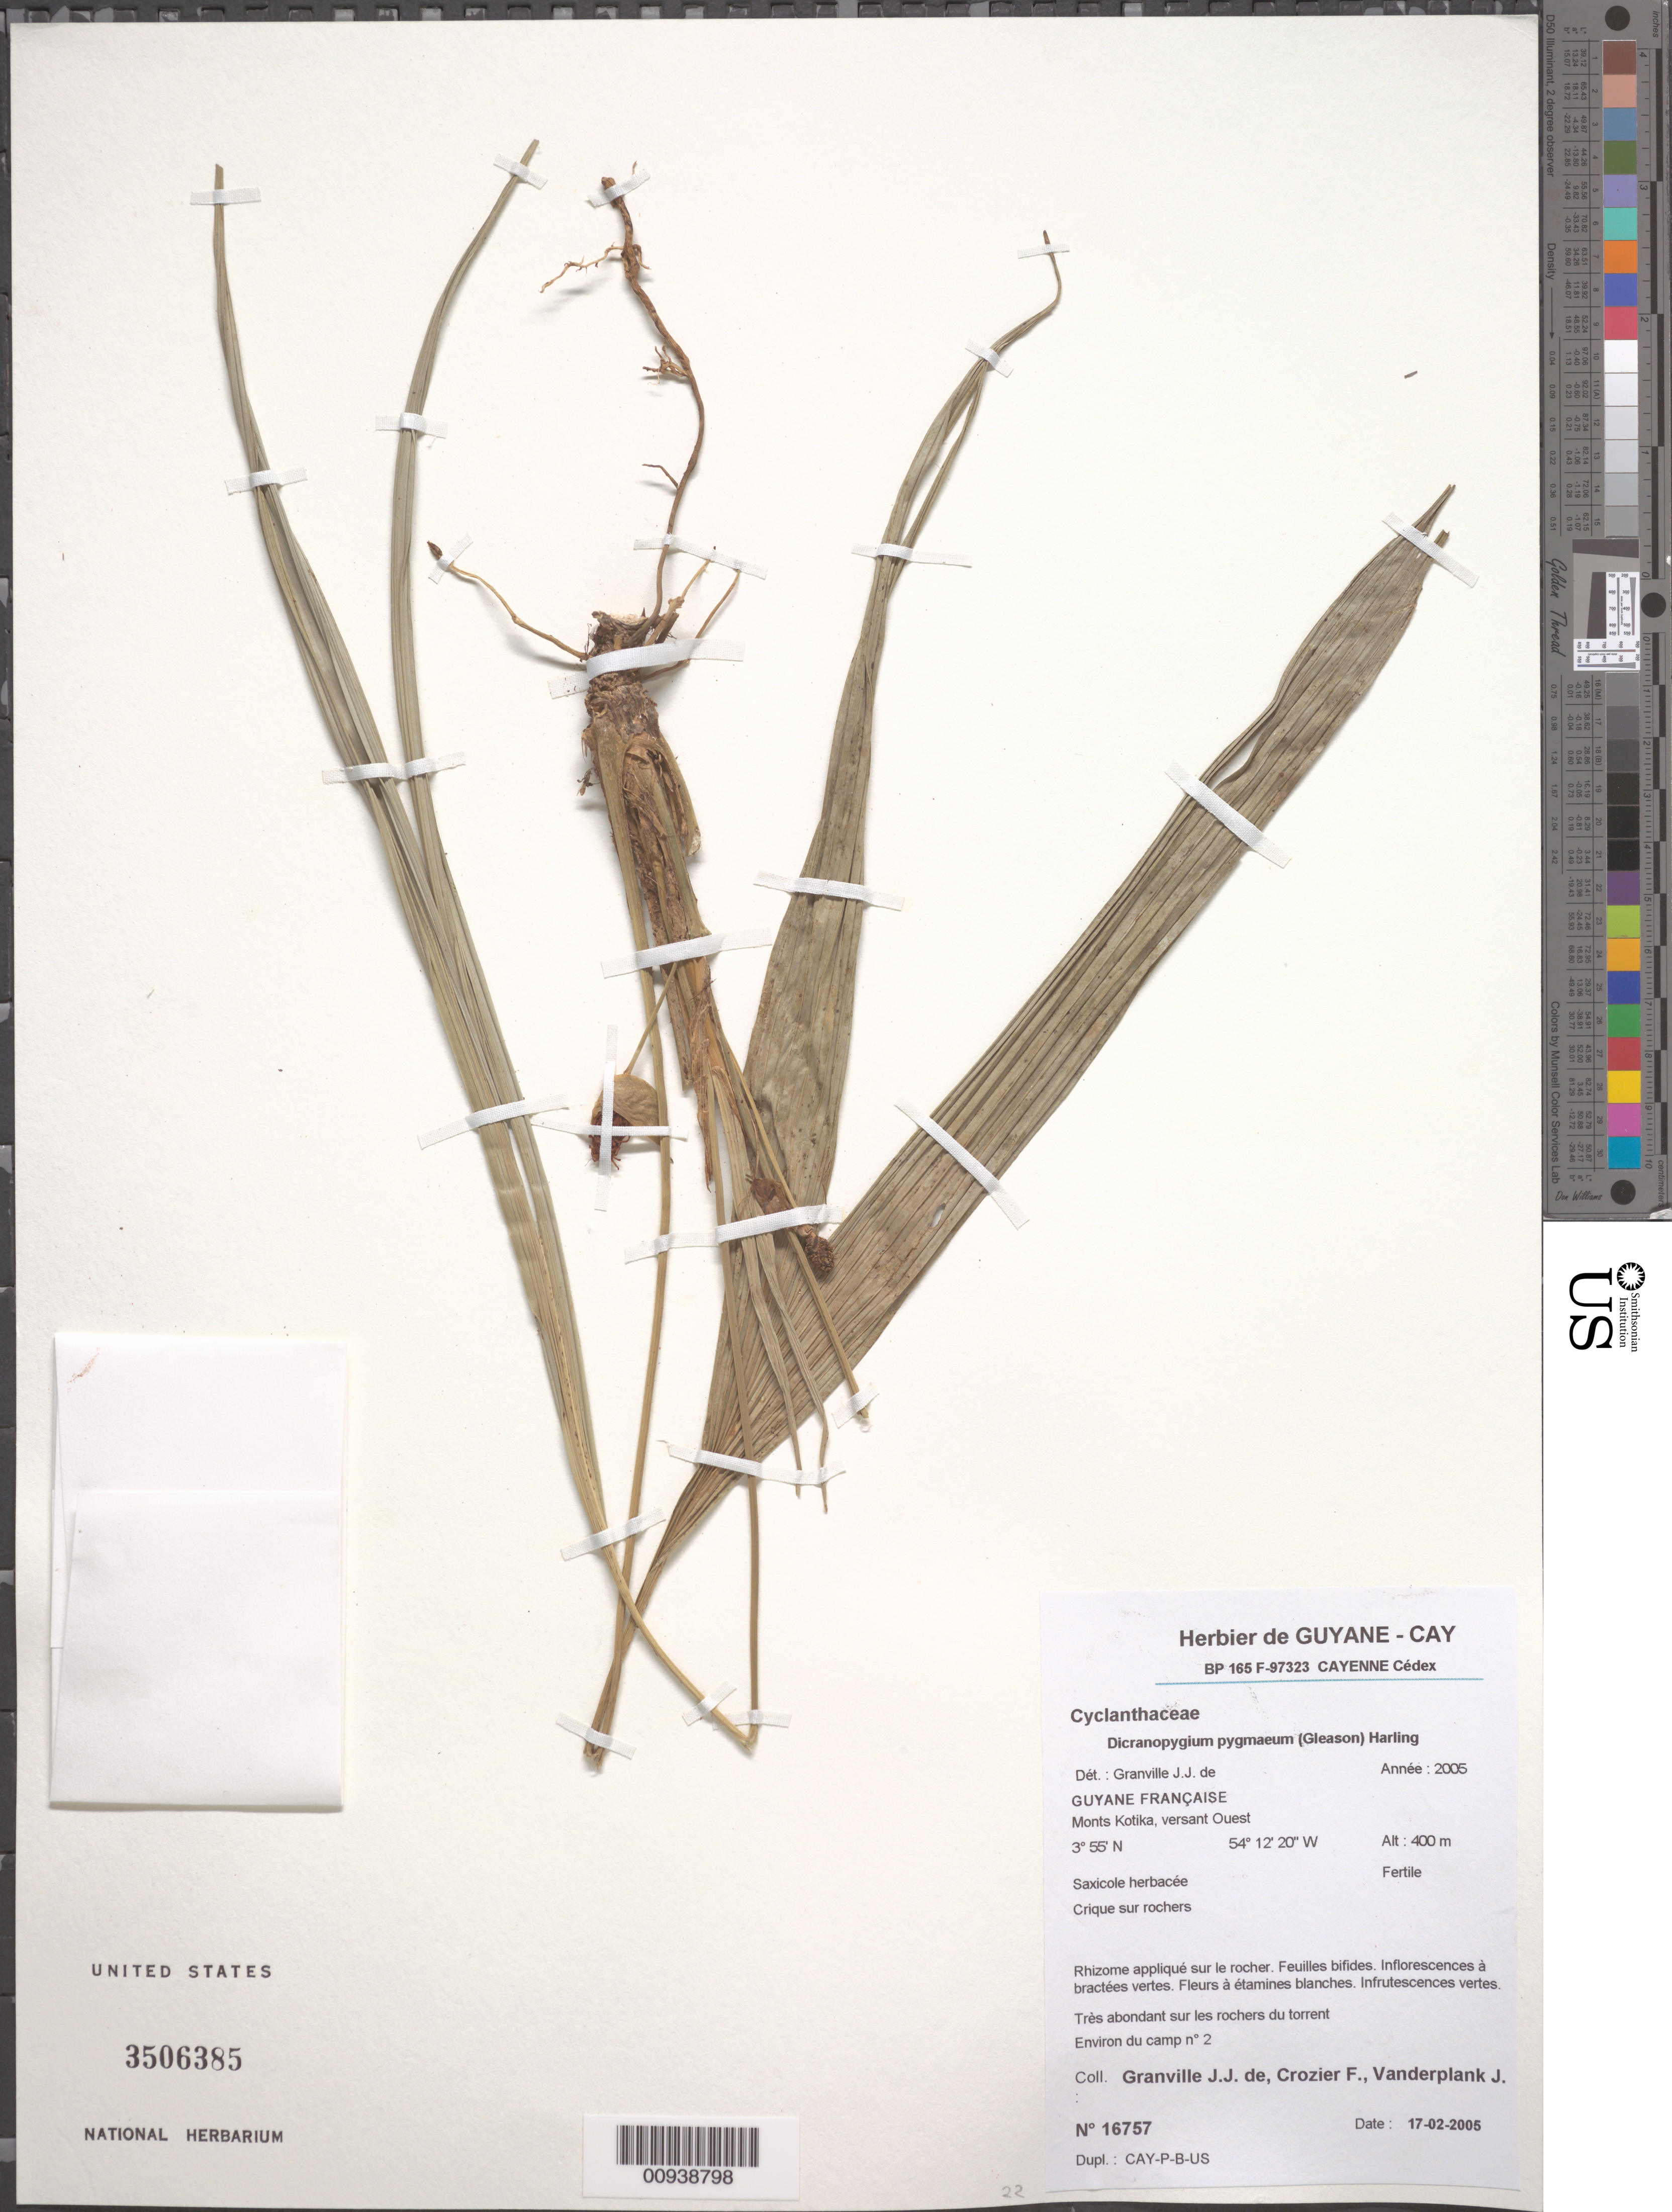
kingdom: Plantae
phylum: Tracheophyta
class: Liliopsida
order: Pandanales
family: Cyclanthaceae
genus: Dicranopygium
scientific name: Dicranopygium pygmaeum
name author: (Gleason) Harling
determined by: Granville, J. J. de, (CAY), Institut de Recherche pour le Developpement (IRD) (FRENCH GUIANA)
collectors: J.-J. de Granville, F. Crozier & J. Vanderplank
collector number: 16757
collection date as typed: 17-Feb-05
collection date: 2005-02-17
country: French Guiana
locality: Monts Kotika, versant Ouest, environ du camp 2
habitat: Crique sur rochers; sur les rochers du torrent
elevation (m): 400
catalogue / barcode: US 3506385